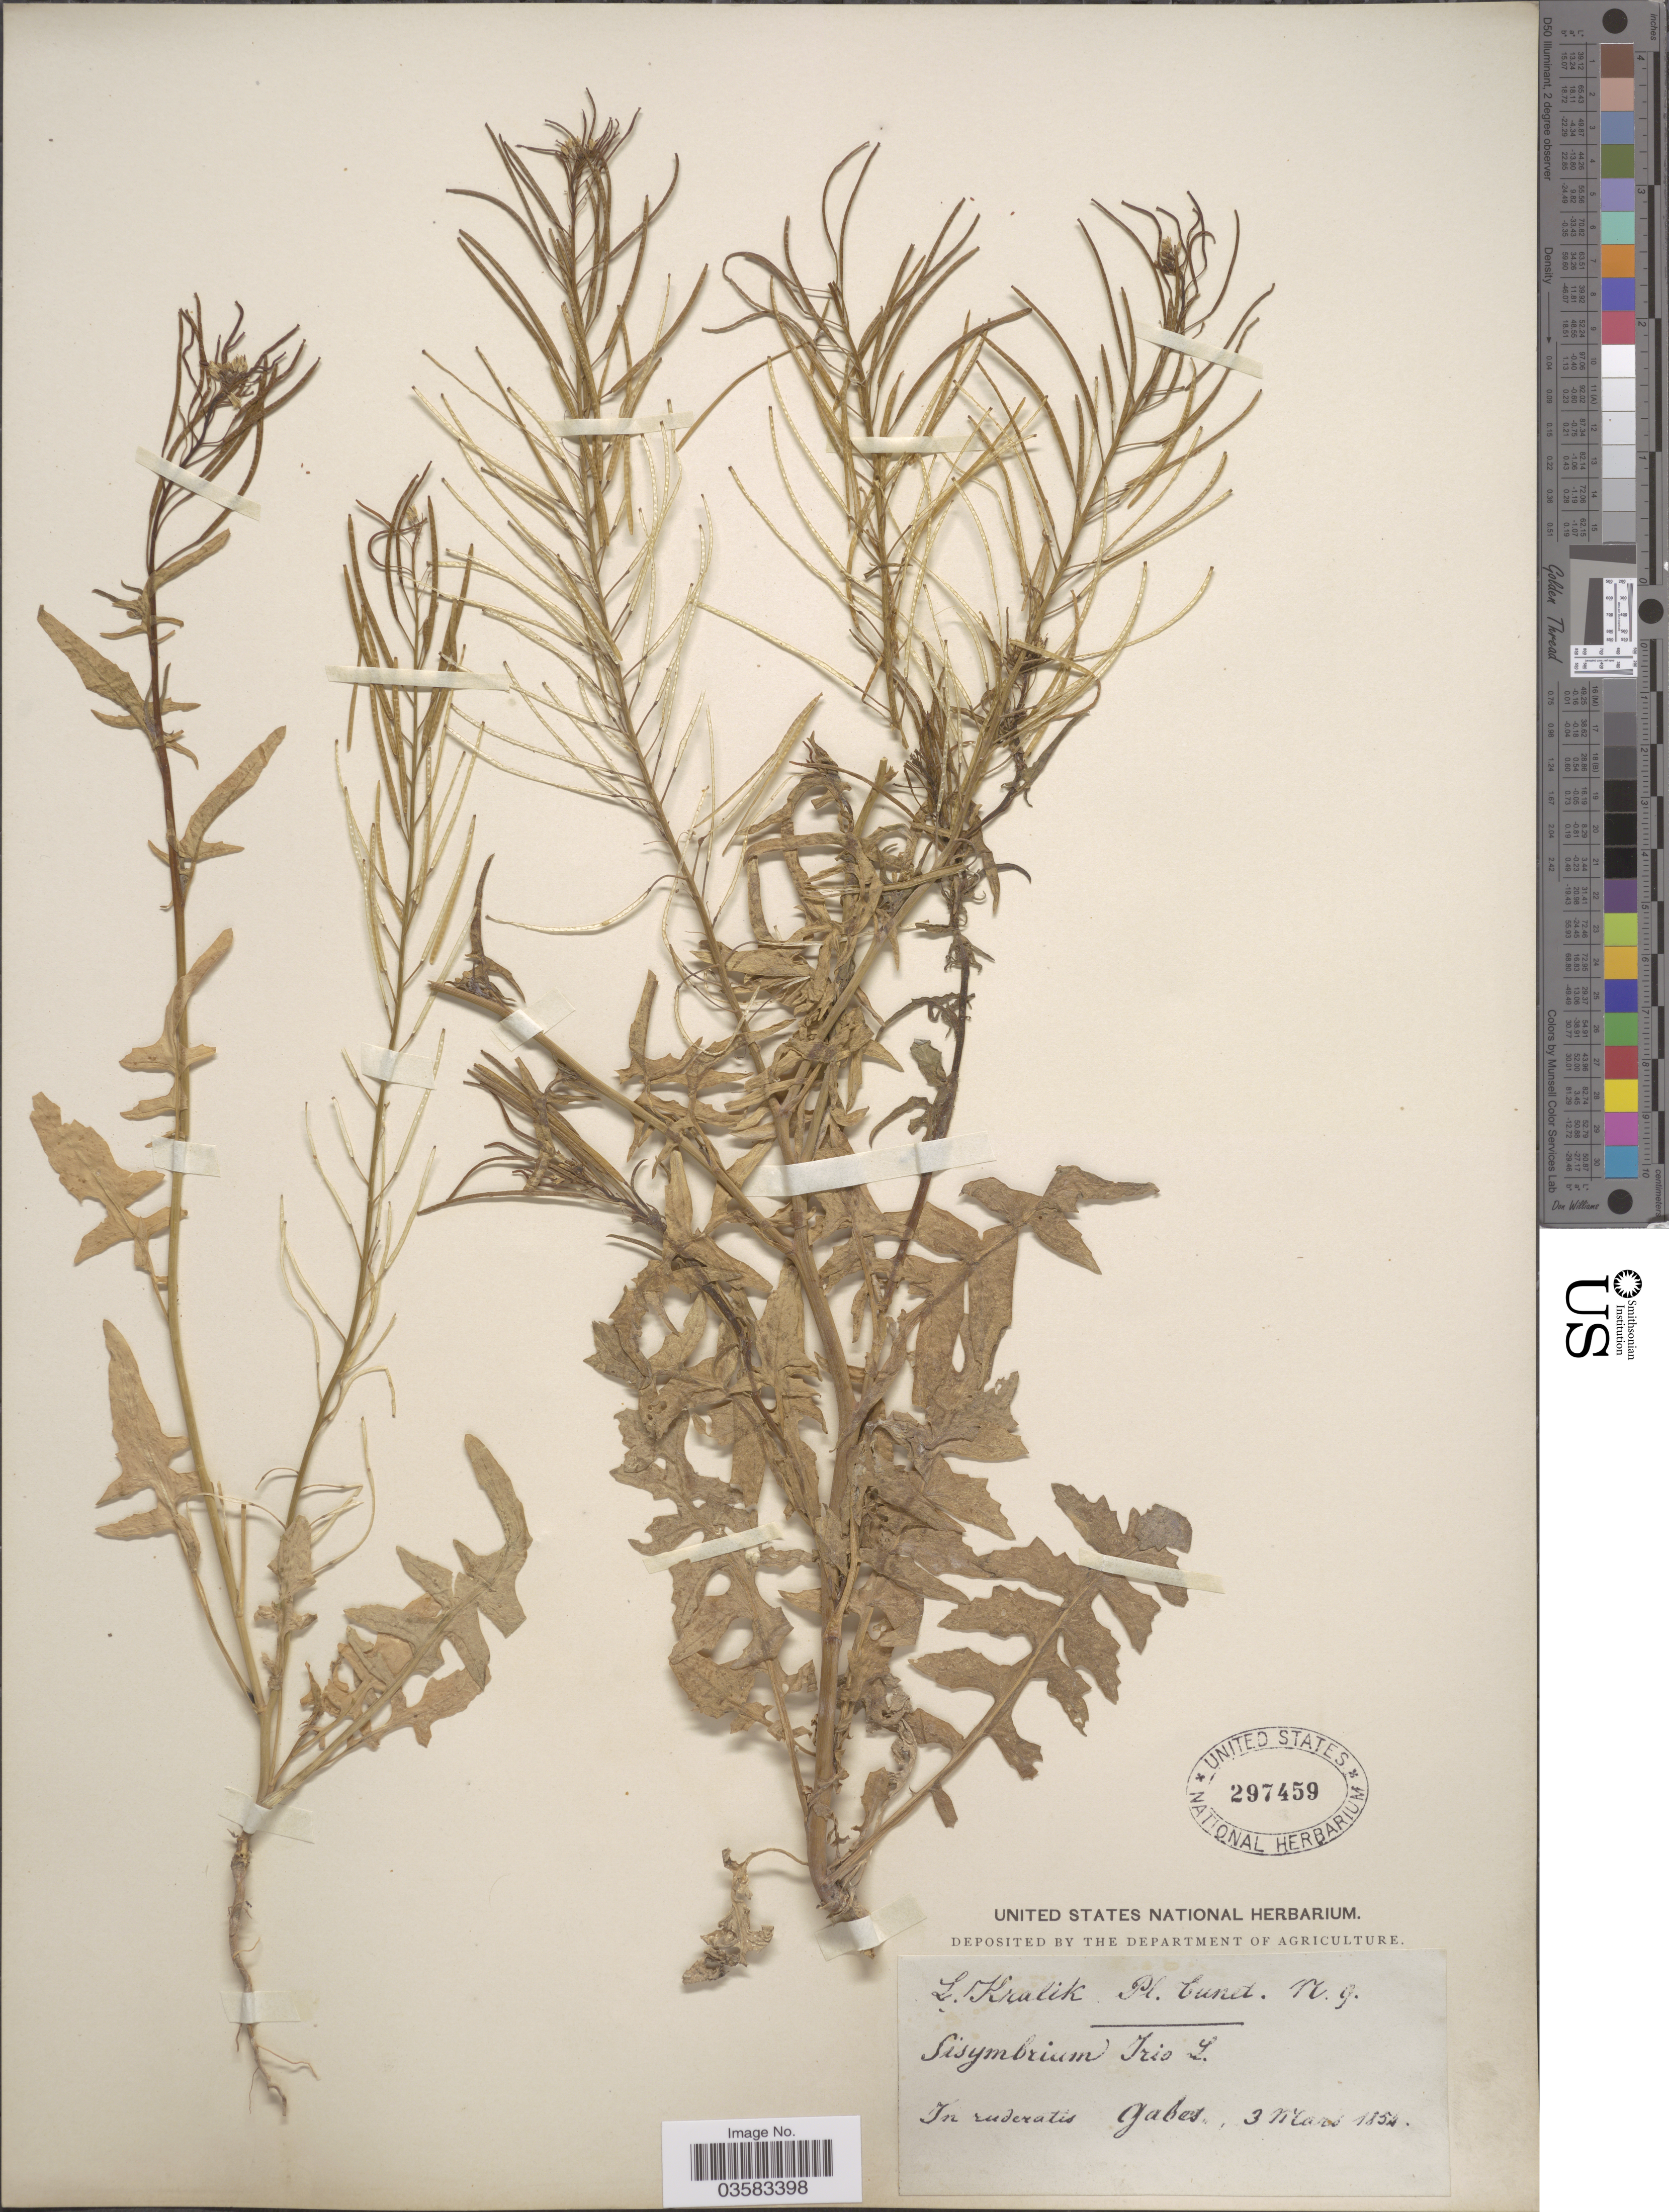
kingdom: Plantae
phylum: Tracheophyta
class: Magnoliopsida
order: Brassicales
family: Brassicaceae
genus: Sisymbrium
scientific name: Sisymbrium irio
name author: L.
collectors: L. Kralik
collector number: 9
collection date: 1851-03-03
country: Tunisia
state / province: Gabès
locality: In ruderatis Gabes.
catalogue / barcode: US 297459